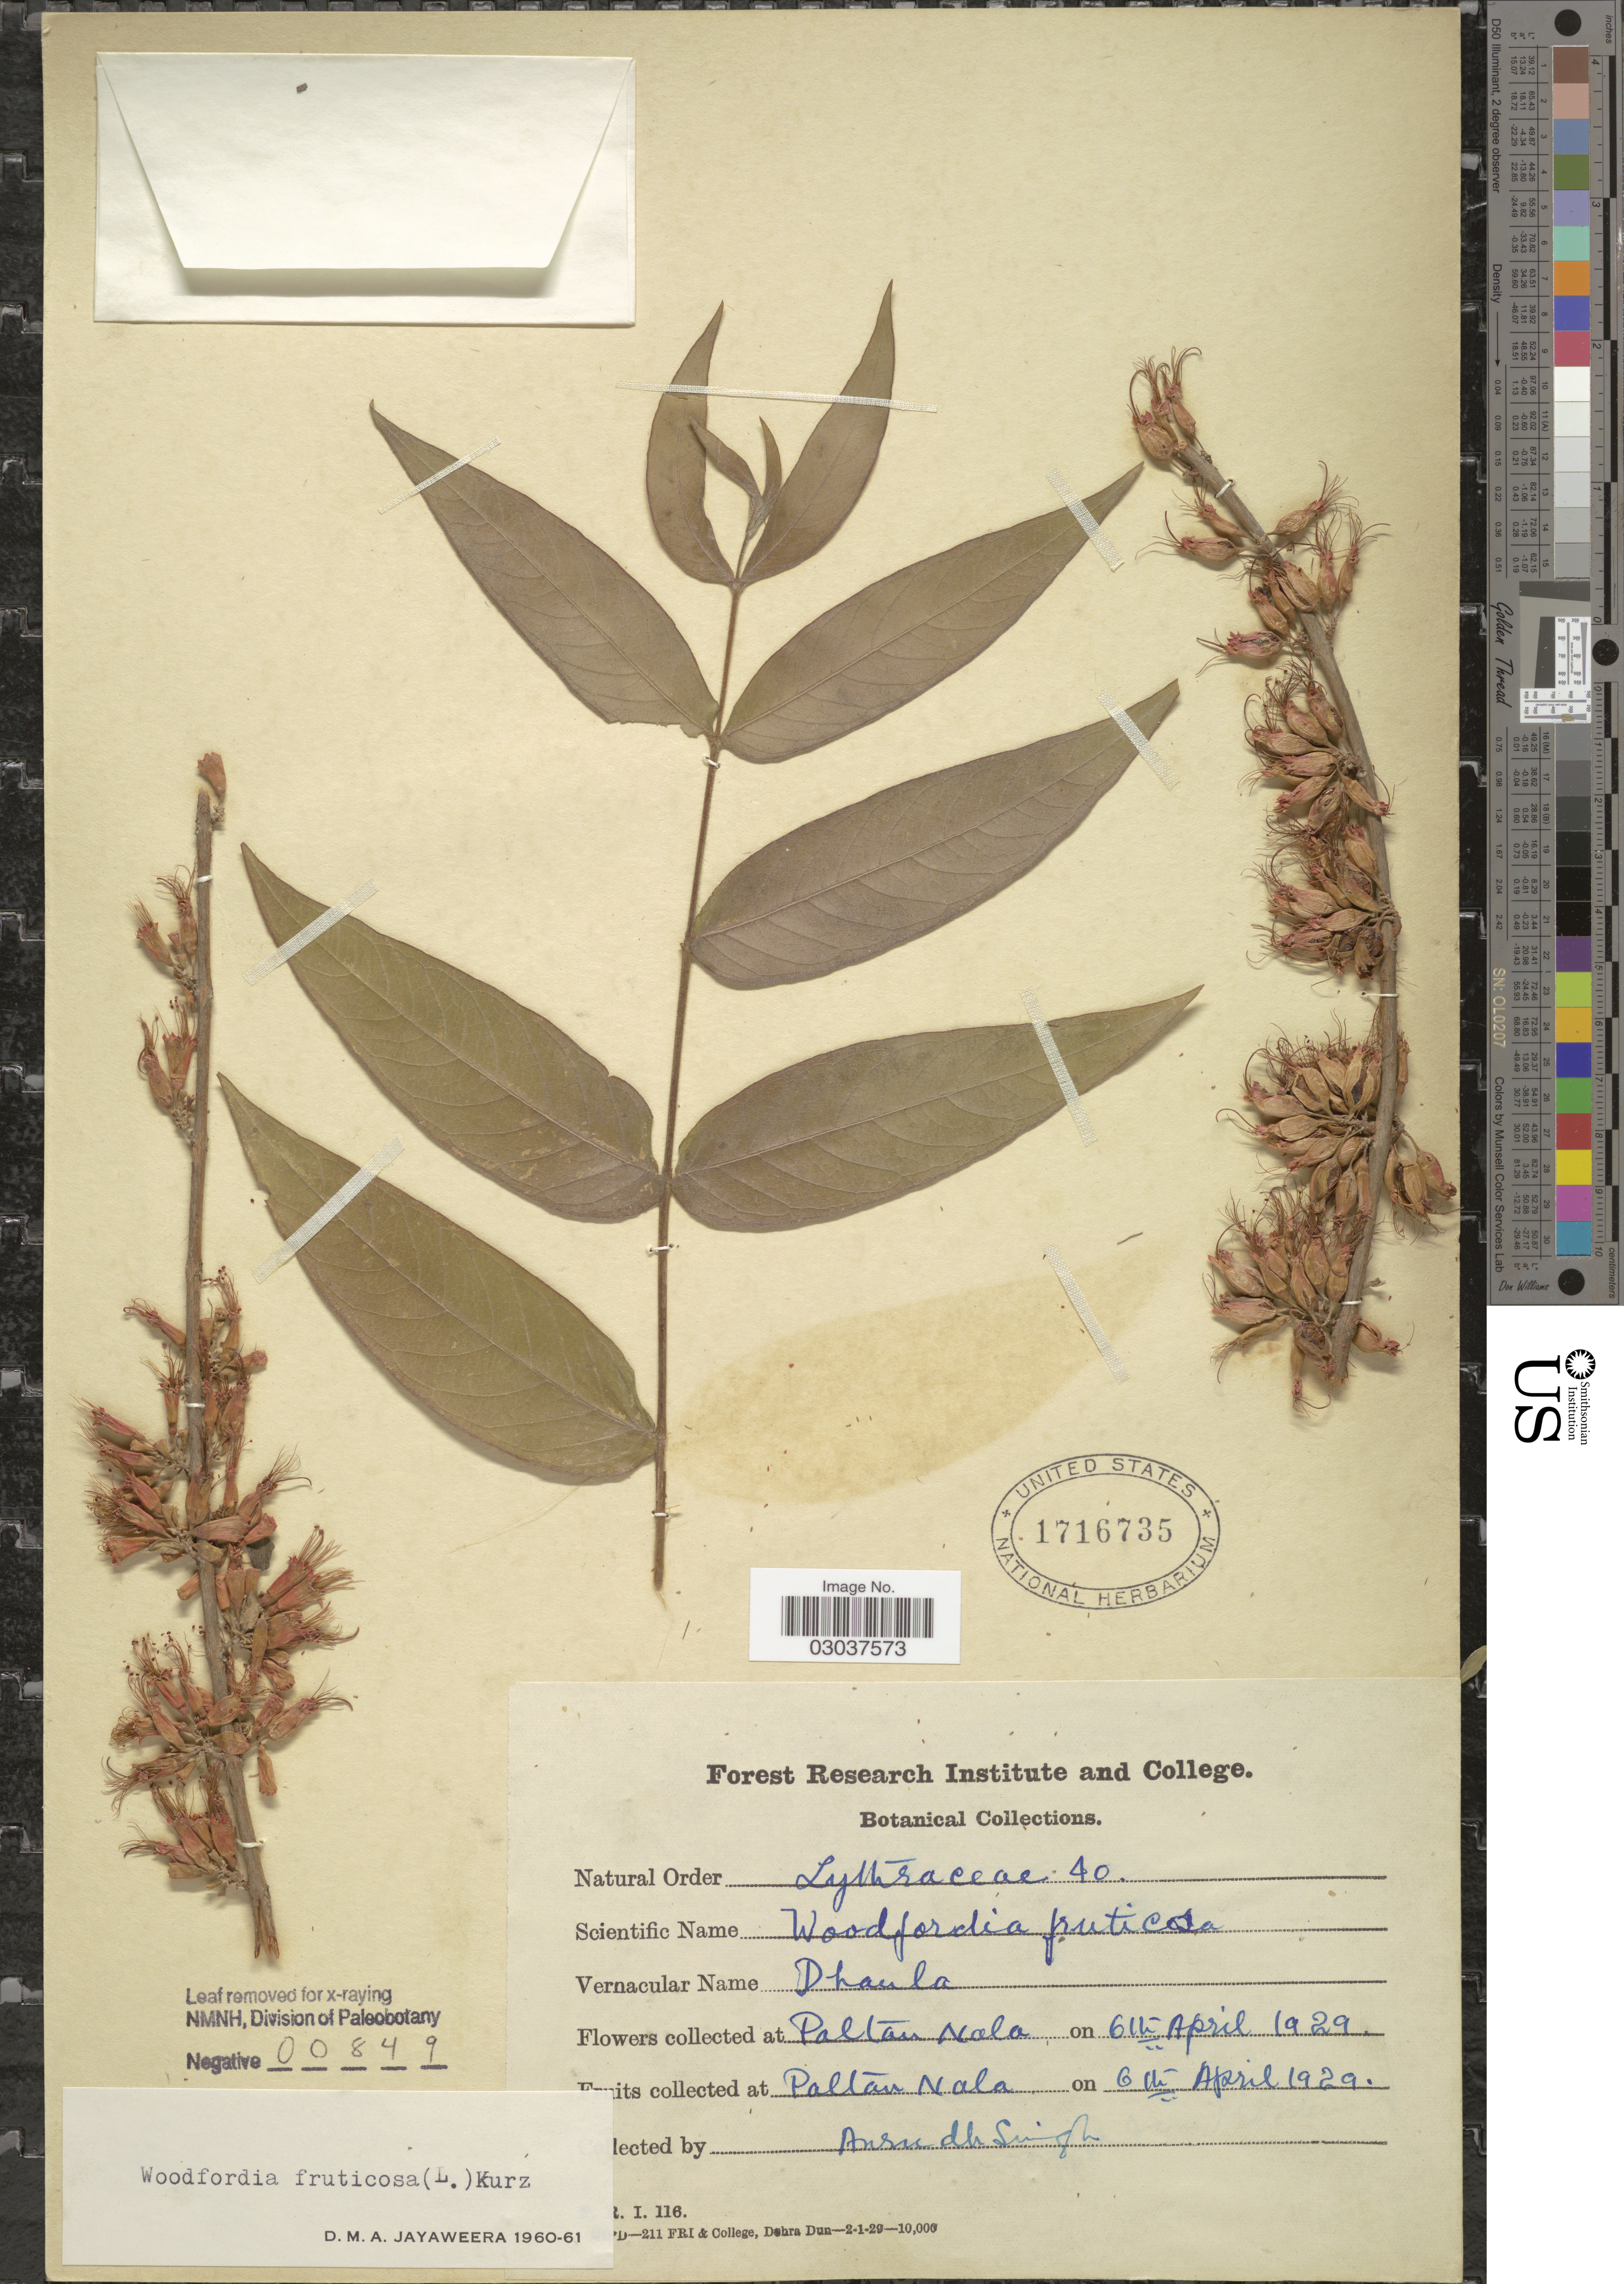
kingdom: Plantae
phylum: Tracheophyta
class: Magnoliopsida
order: Myrtales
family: Lythraceae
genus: Woodfordia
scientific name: Woodfordia fruticosa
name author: (L.) Kurz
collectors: A. Singh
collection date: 1929-04-06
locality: Paltan Nala.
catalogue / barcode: US 1716735